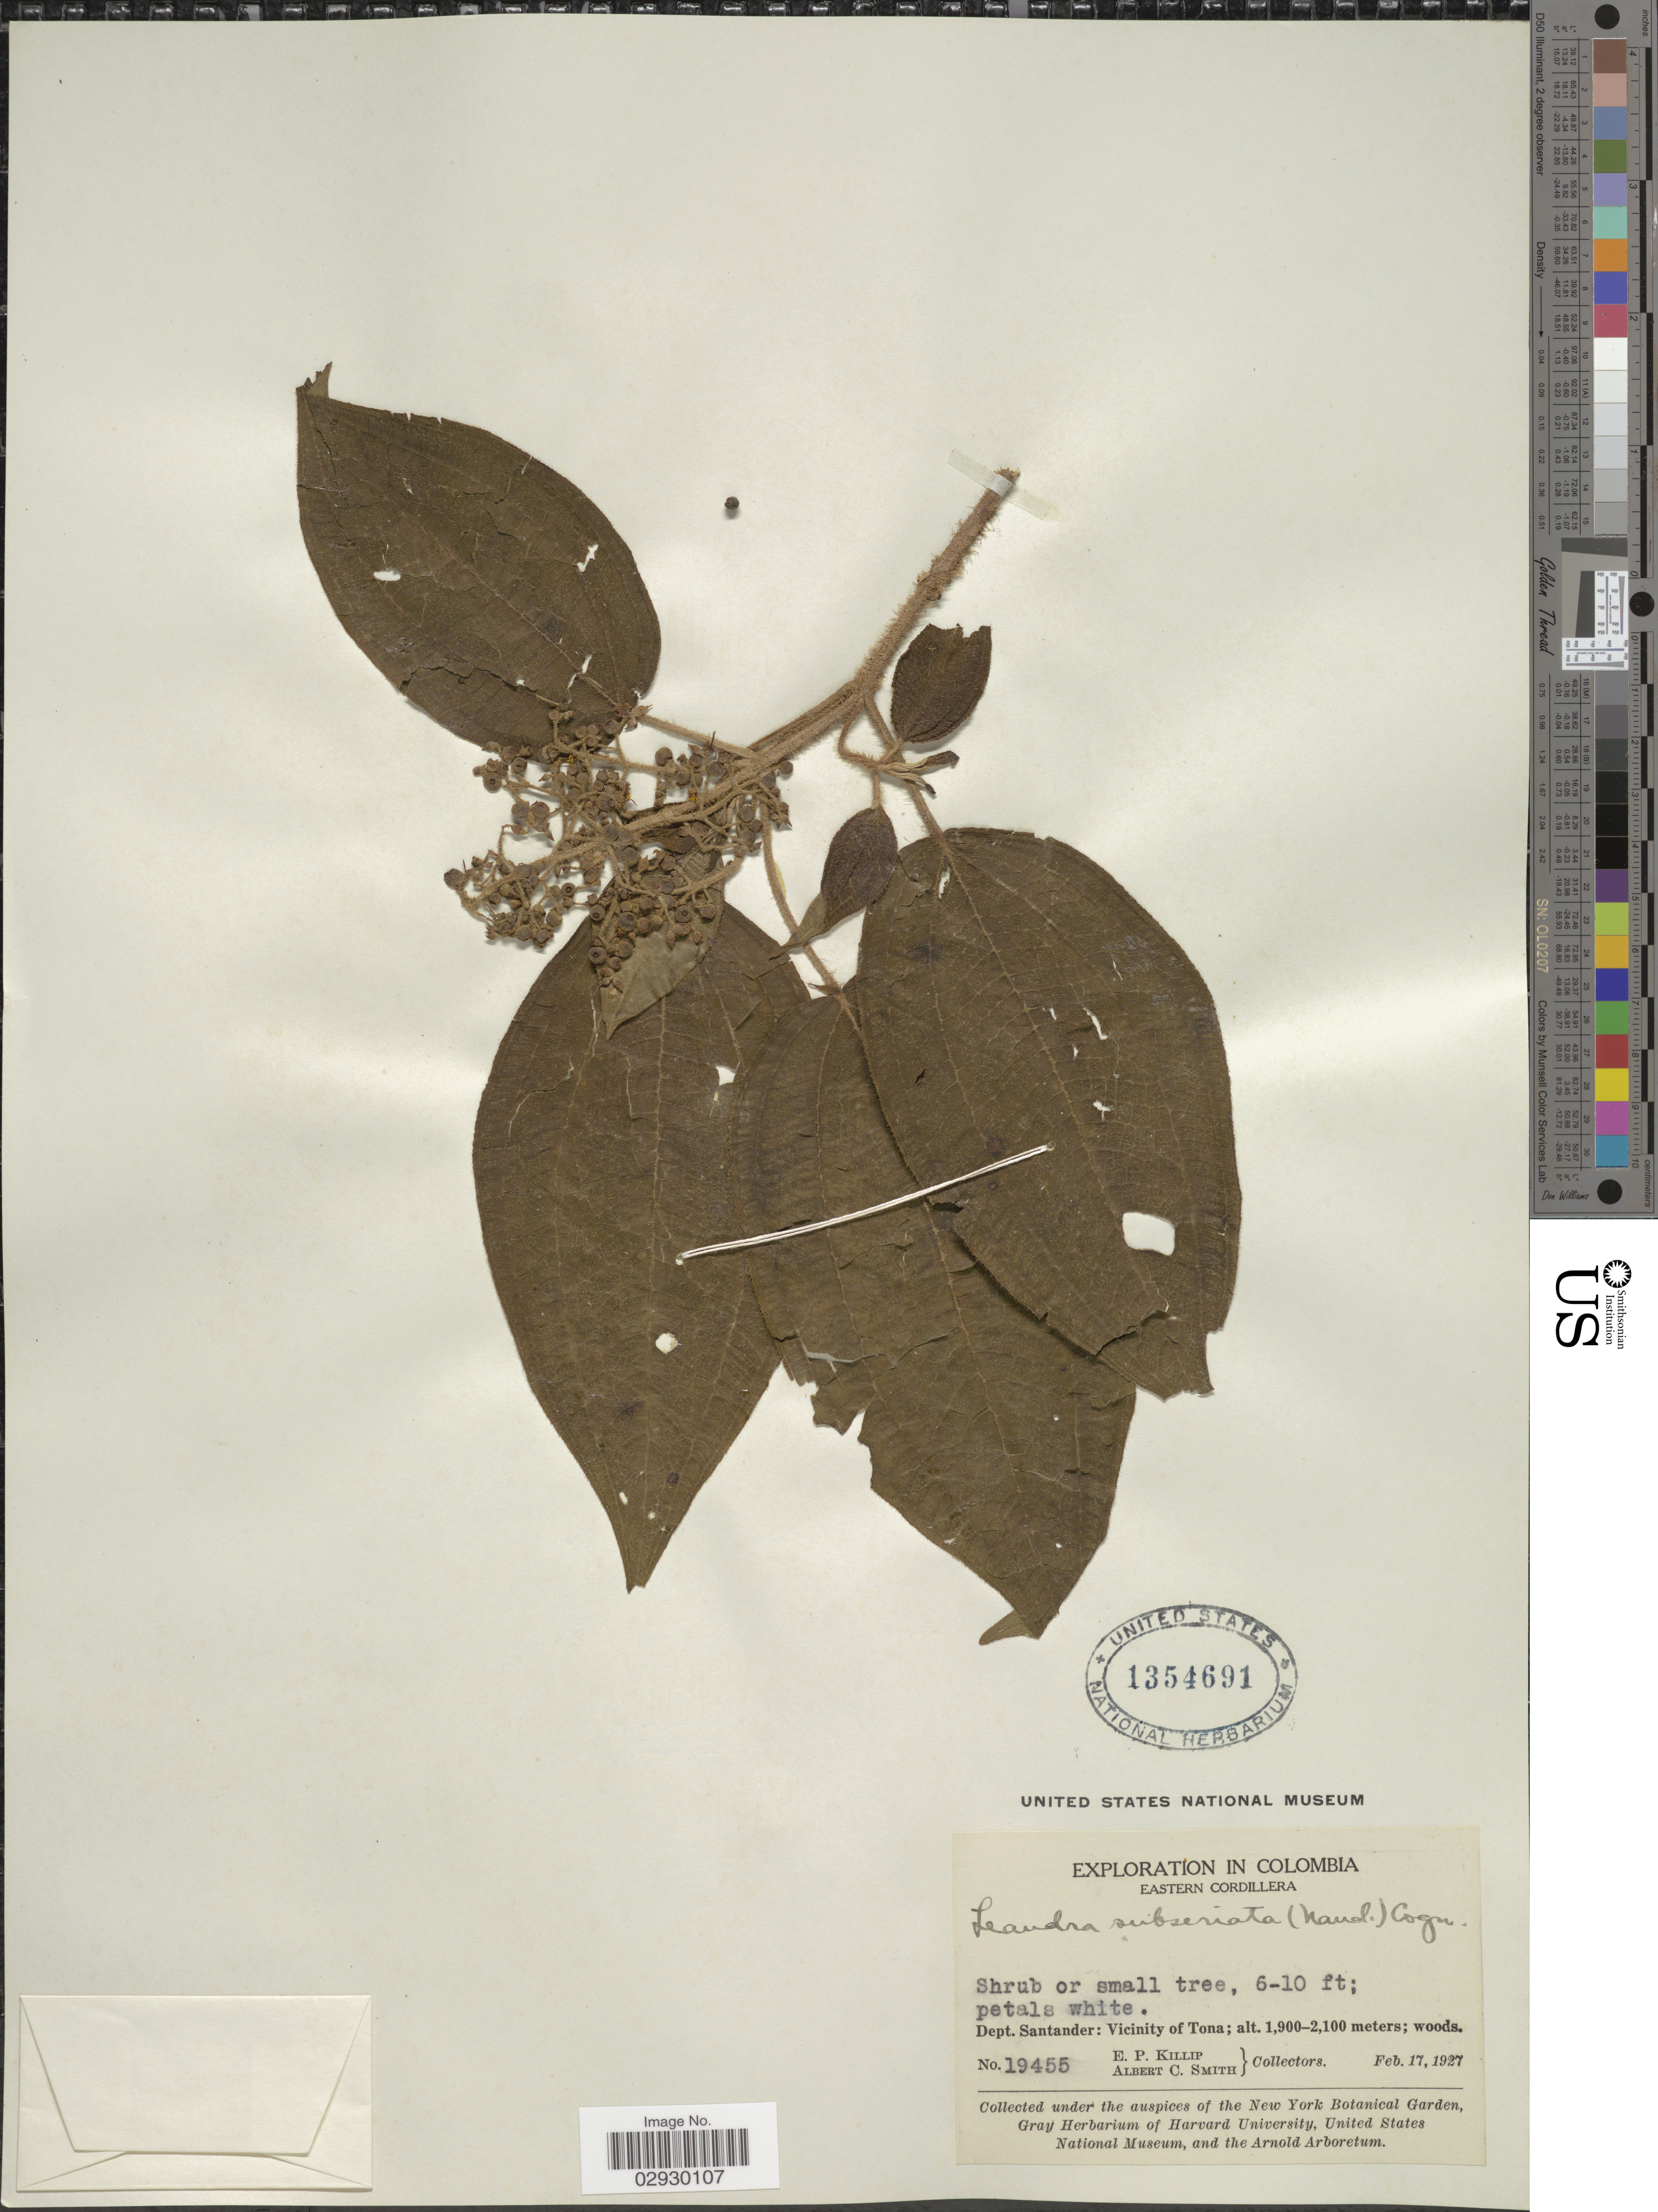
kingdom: Plantae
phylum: Tracheophyta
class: Magnoliopsida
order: Myrtales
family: Melastomataceae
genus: Leandra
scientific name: Leandra subseriata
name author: (Naudin) Cogn.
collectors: E. P. Killip & A. C. Smith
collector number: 19455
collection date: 1927-02-17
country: Colombia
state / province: Santander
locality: Eastern Cordillera. Dept. Santander: Vicinity of Tona.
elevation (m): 1900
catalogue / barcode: US 1354691